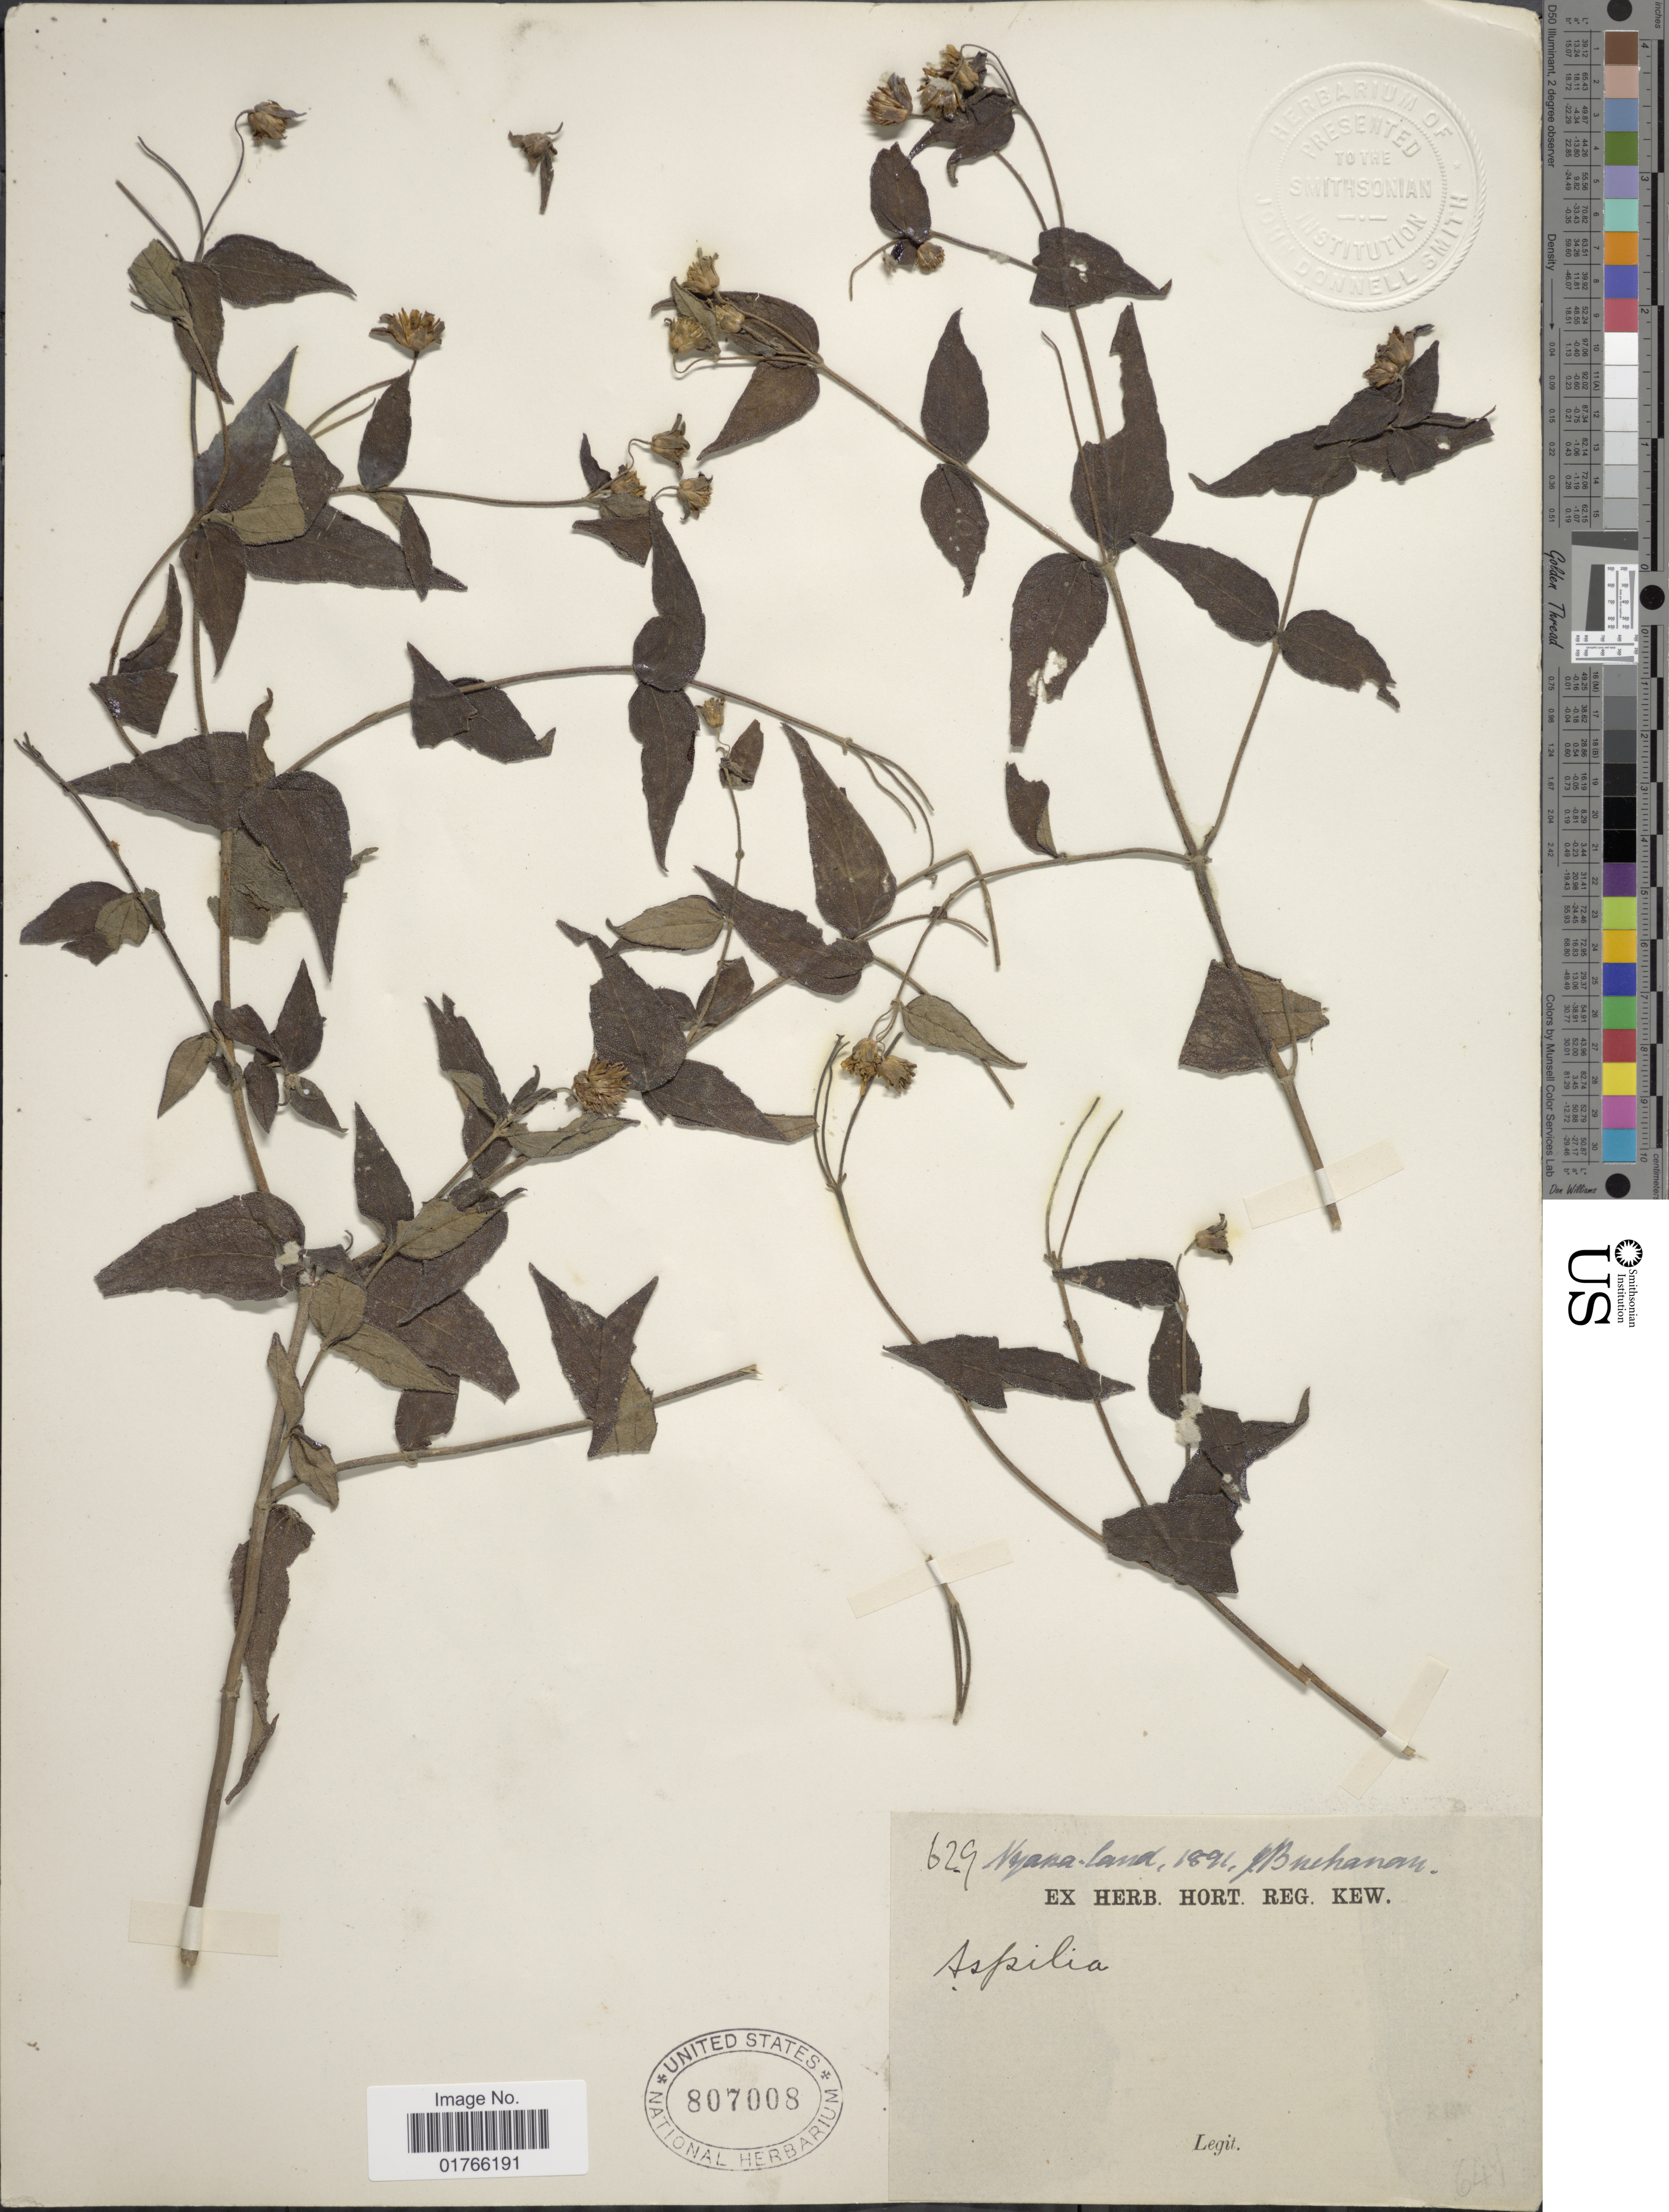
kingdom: Plantae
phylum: Tracheophyta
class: Magnoliopsida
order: Asterales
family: Asteraceae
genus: Aspilia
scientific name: Aspilia sp.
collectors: -. Buchanan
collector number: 629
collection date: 1891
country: Malawi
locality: Nyasa-land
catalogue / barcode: US 807008